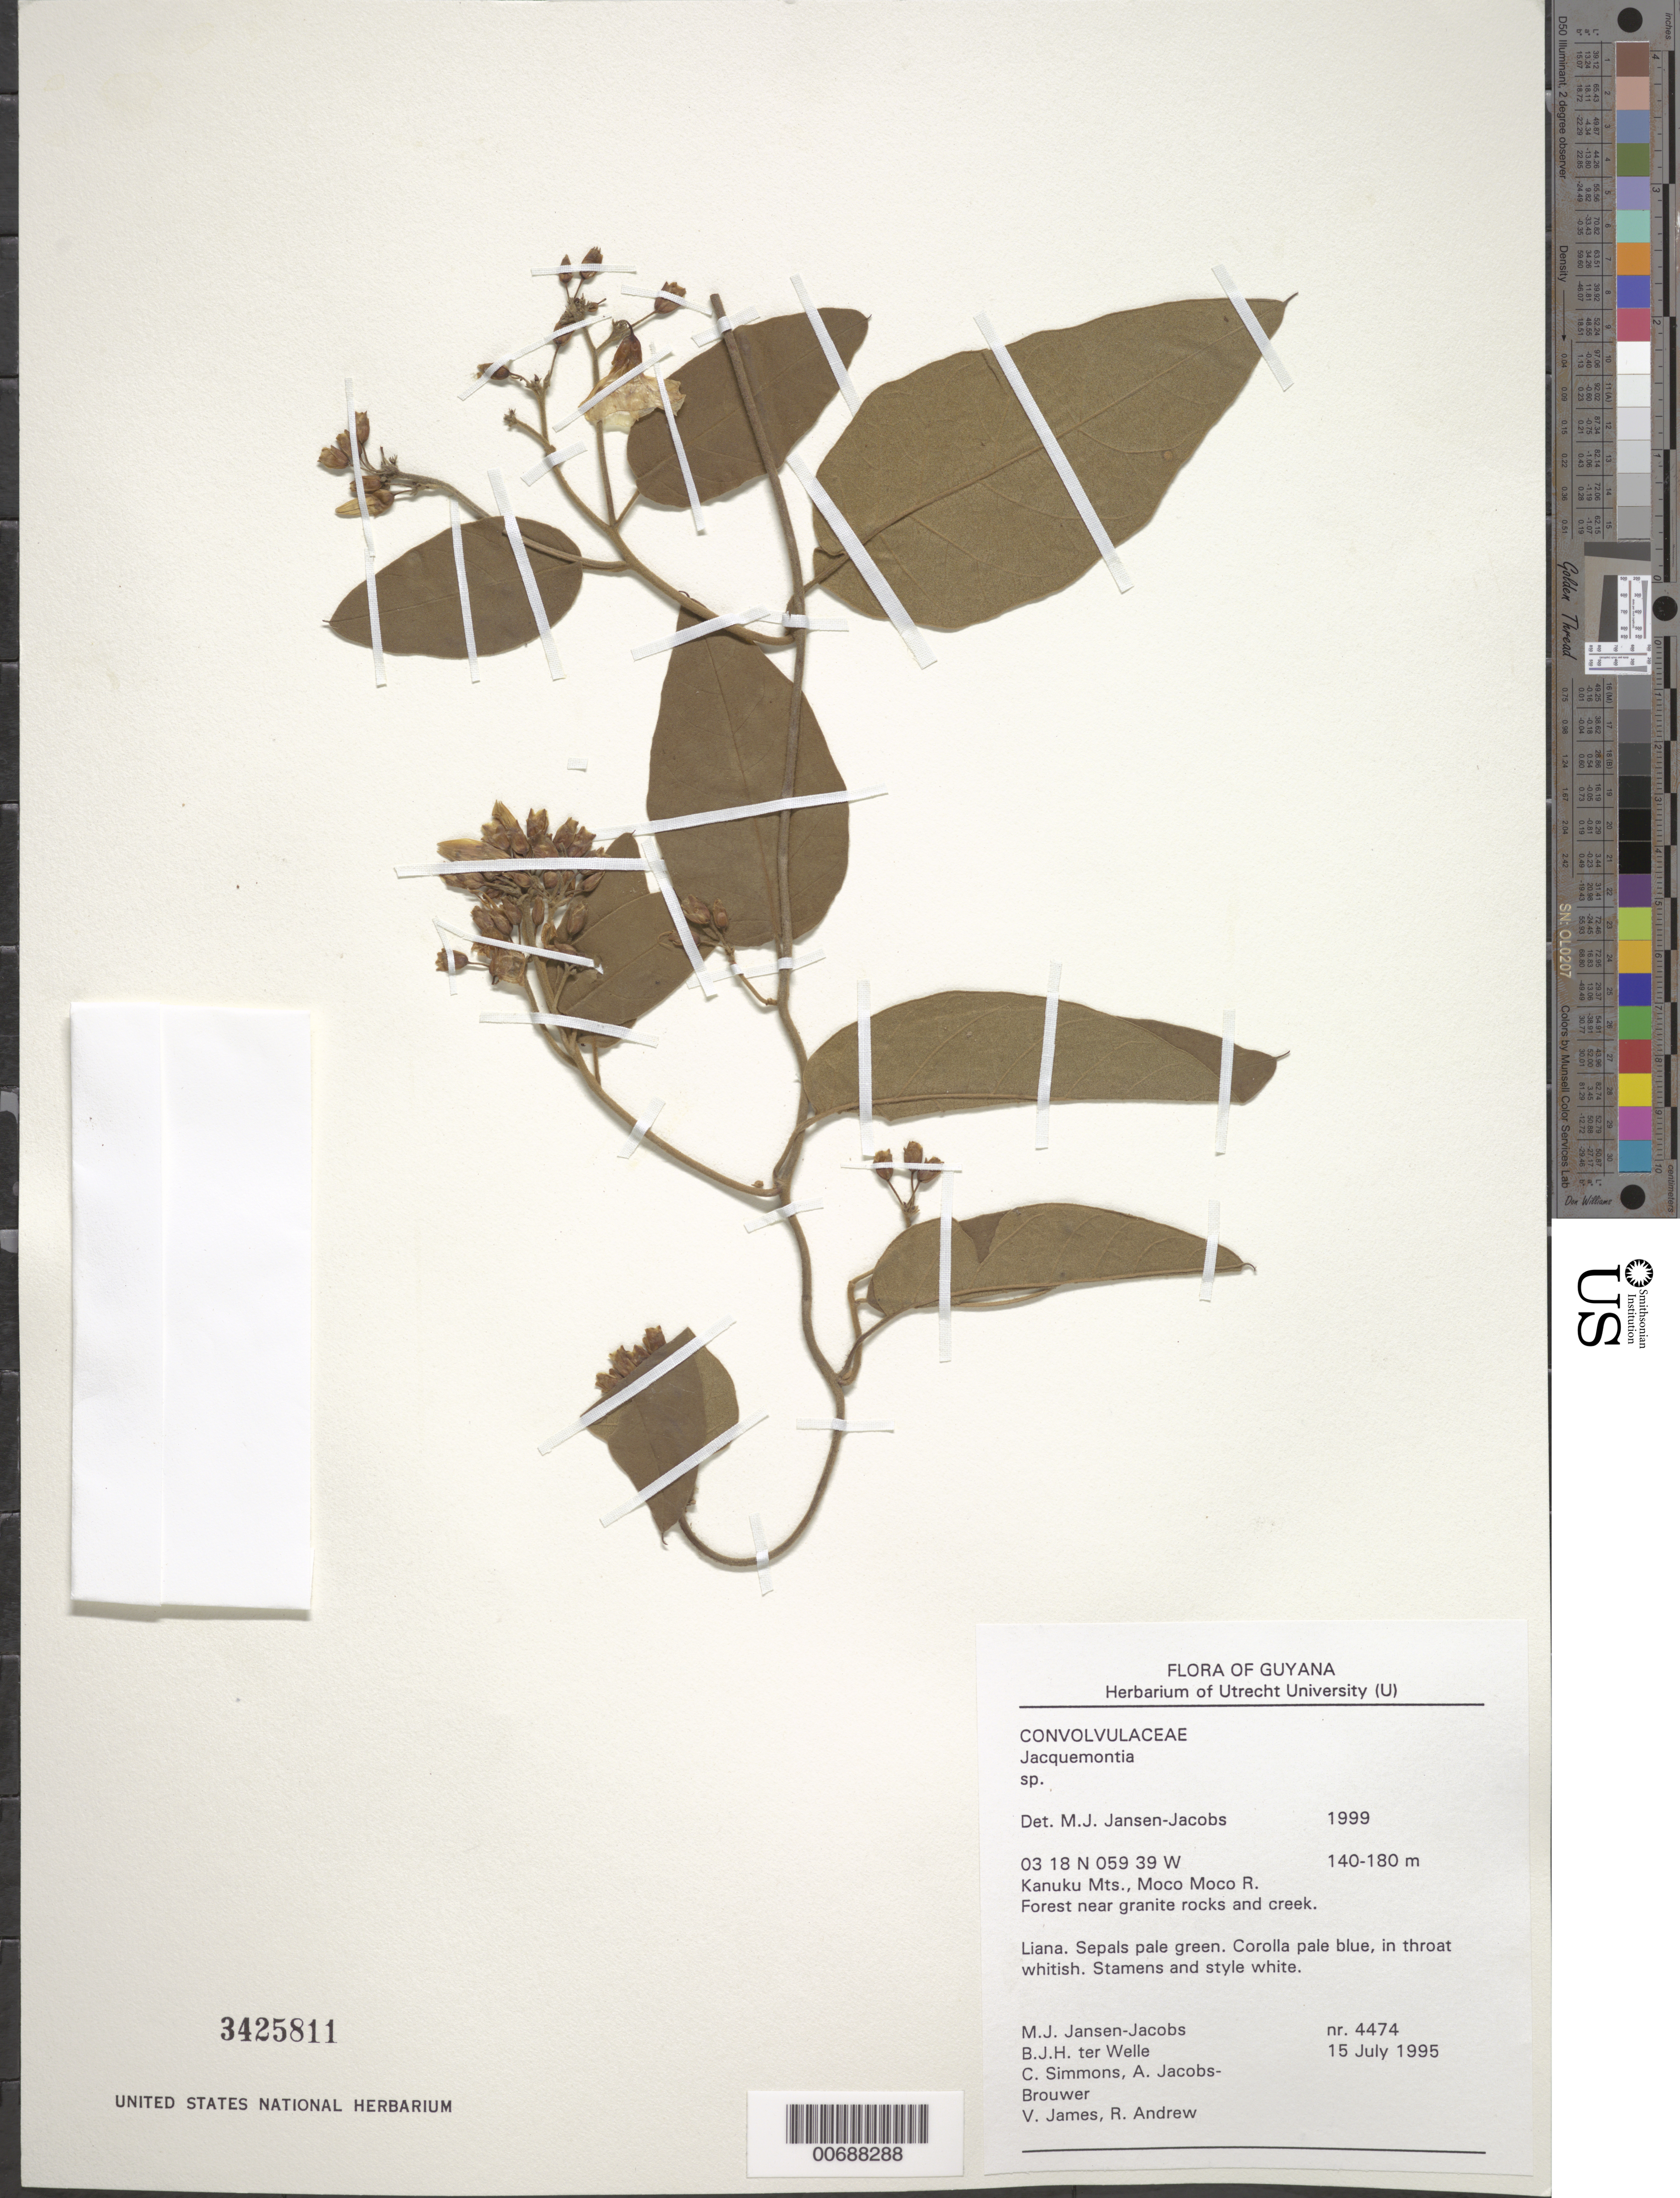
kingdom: Plantae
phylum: Tracheophyta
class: Magnoliopsida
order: Solanales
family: Convolvulaceae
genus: Jacquemontia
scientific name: Jacquemontia sp.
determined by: Jansen-Jacobs, M. J., (U), Nationaal Herbarium Nederland, Utrecht University branch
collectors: M. J. Jansen-Jacobs, B. Welle, C. Simmons, A. Jacobs-Brouwer, V. James & R. Andrew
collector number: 4474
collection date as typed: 15-Jul-95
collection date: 1995-07-15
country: Guyana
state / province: U. Takutu-U. Essequibo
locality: Moco Moco River, Kanuku Mts.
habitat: Forest near granite rocks and creek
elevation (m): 140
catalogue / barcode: US 3425811